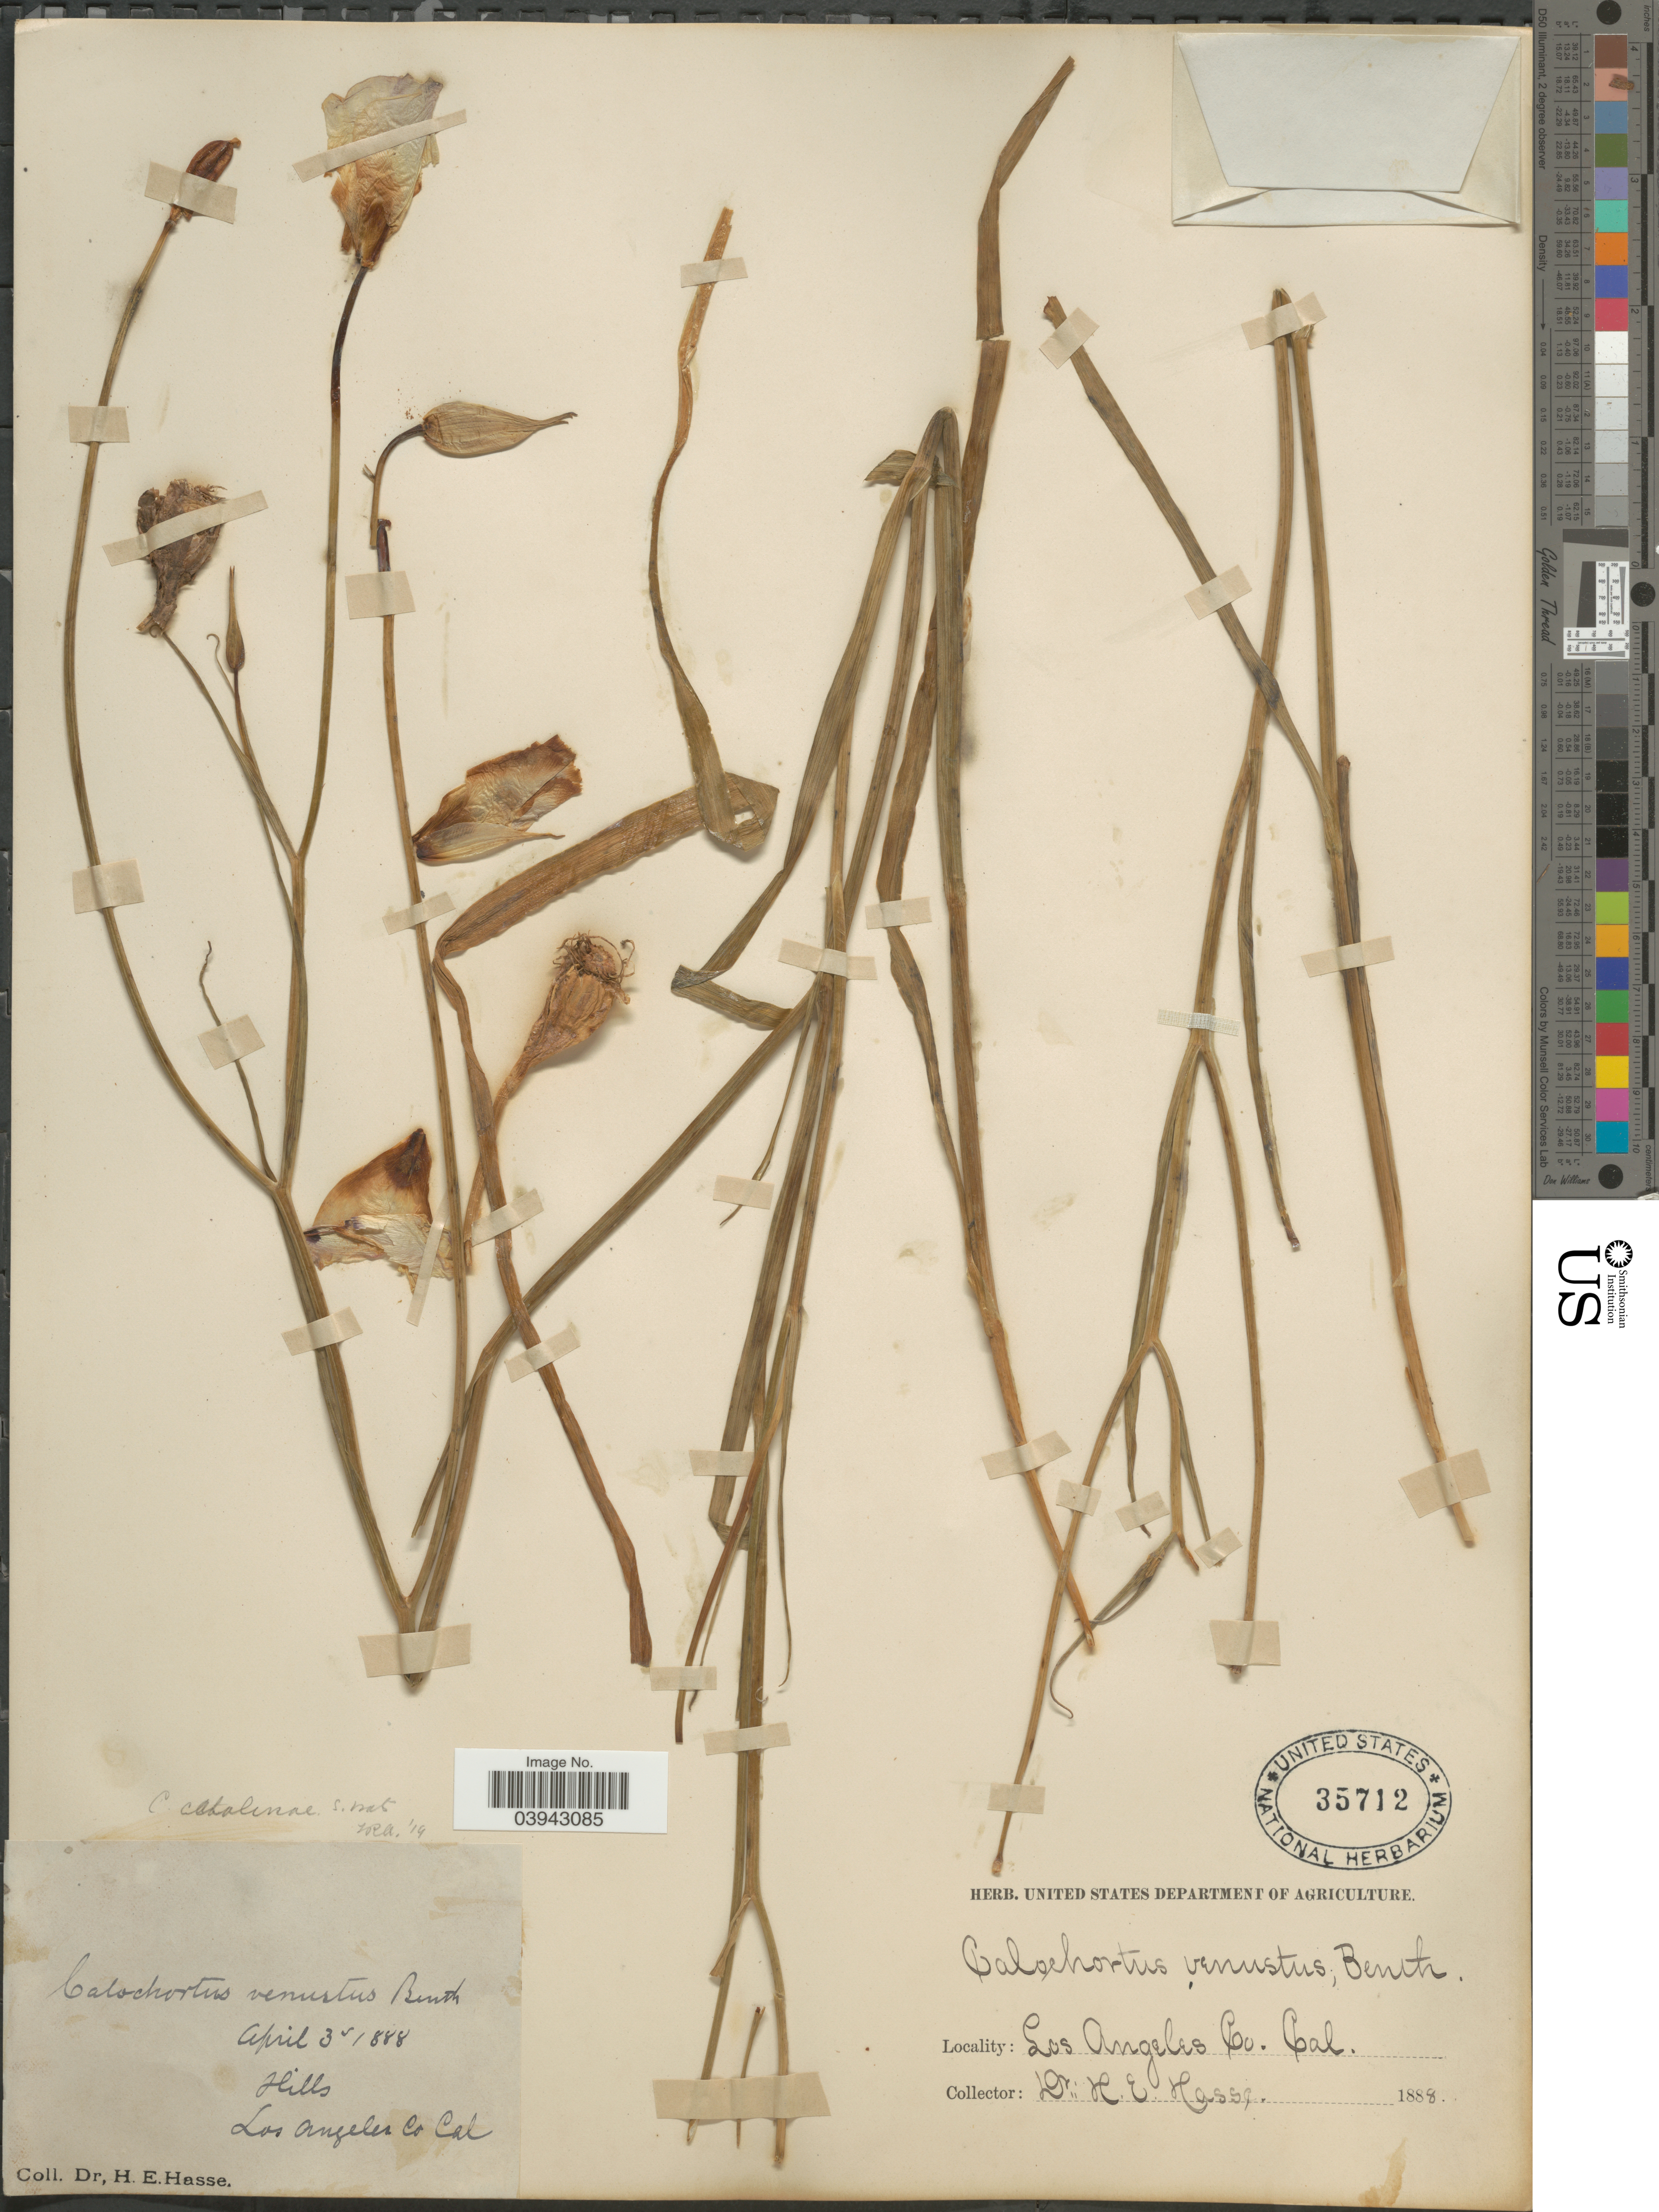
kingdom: Plantae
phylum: Tracheophyta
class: Liliopsida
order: Liliales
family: Liliaceae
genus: Calochortus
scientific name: Calochortus venustus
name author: Douglas ex Benth.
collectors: H. E. Hasse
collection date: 1888-04-03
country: United States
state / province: California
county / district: Los Angeles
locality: Los Angeles Co. Hills.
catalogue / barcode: US 35712